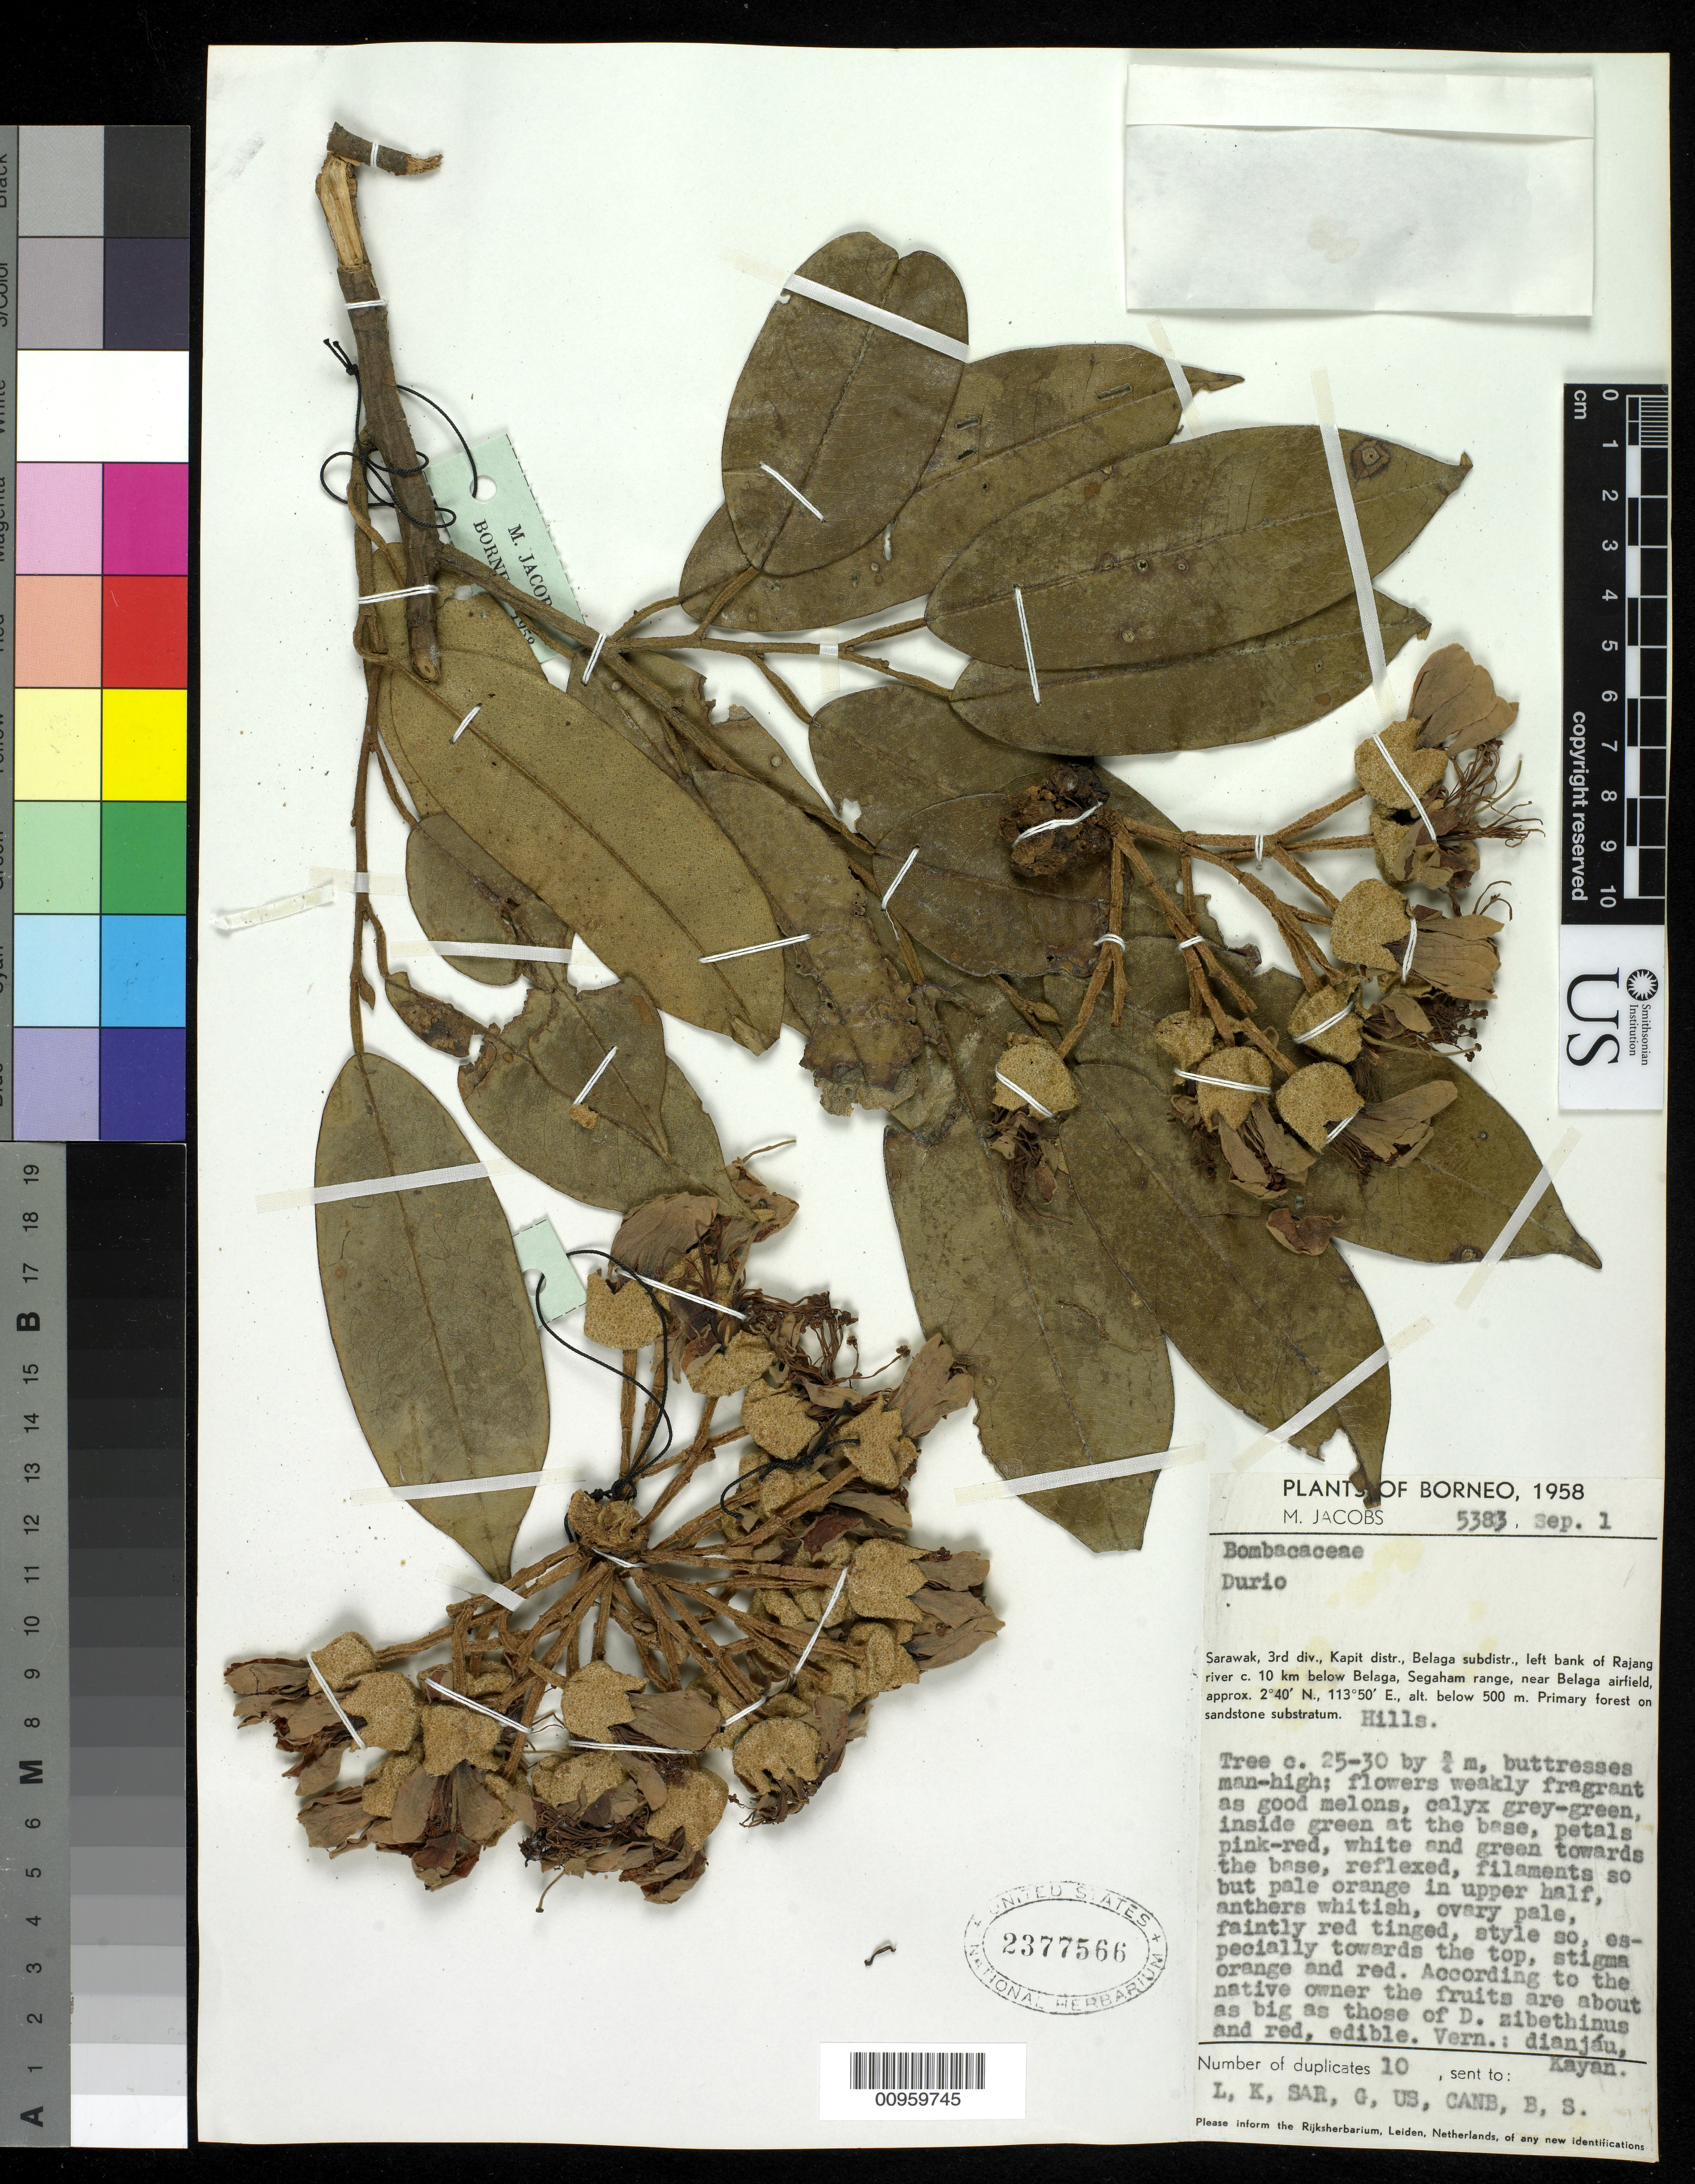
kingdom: Plantae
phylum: Tracheophyta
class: Magnoliopsida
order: Malvales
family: Malvaceae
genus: Durio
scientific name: Durio sp.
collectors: M. R. Jacobs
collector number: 5383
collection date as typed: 01 Sep 1958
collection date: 1958-09-01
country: Malaysia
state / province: Sarawak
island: Borneo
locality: Kapit distr. Belaga subdistr. left bank of Rajang River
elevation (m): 500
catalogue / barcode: US 2377566